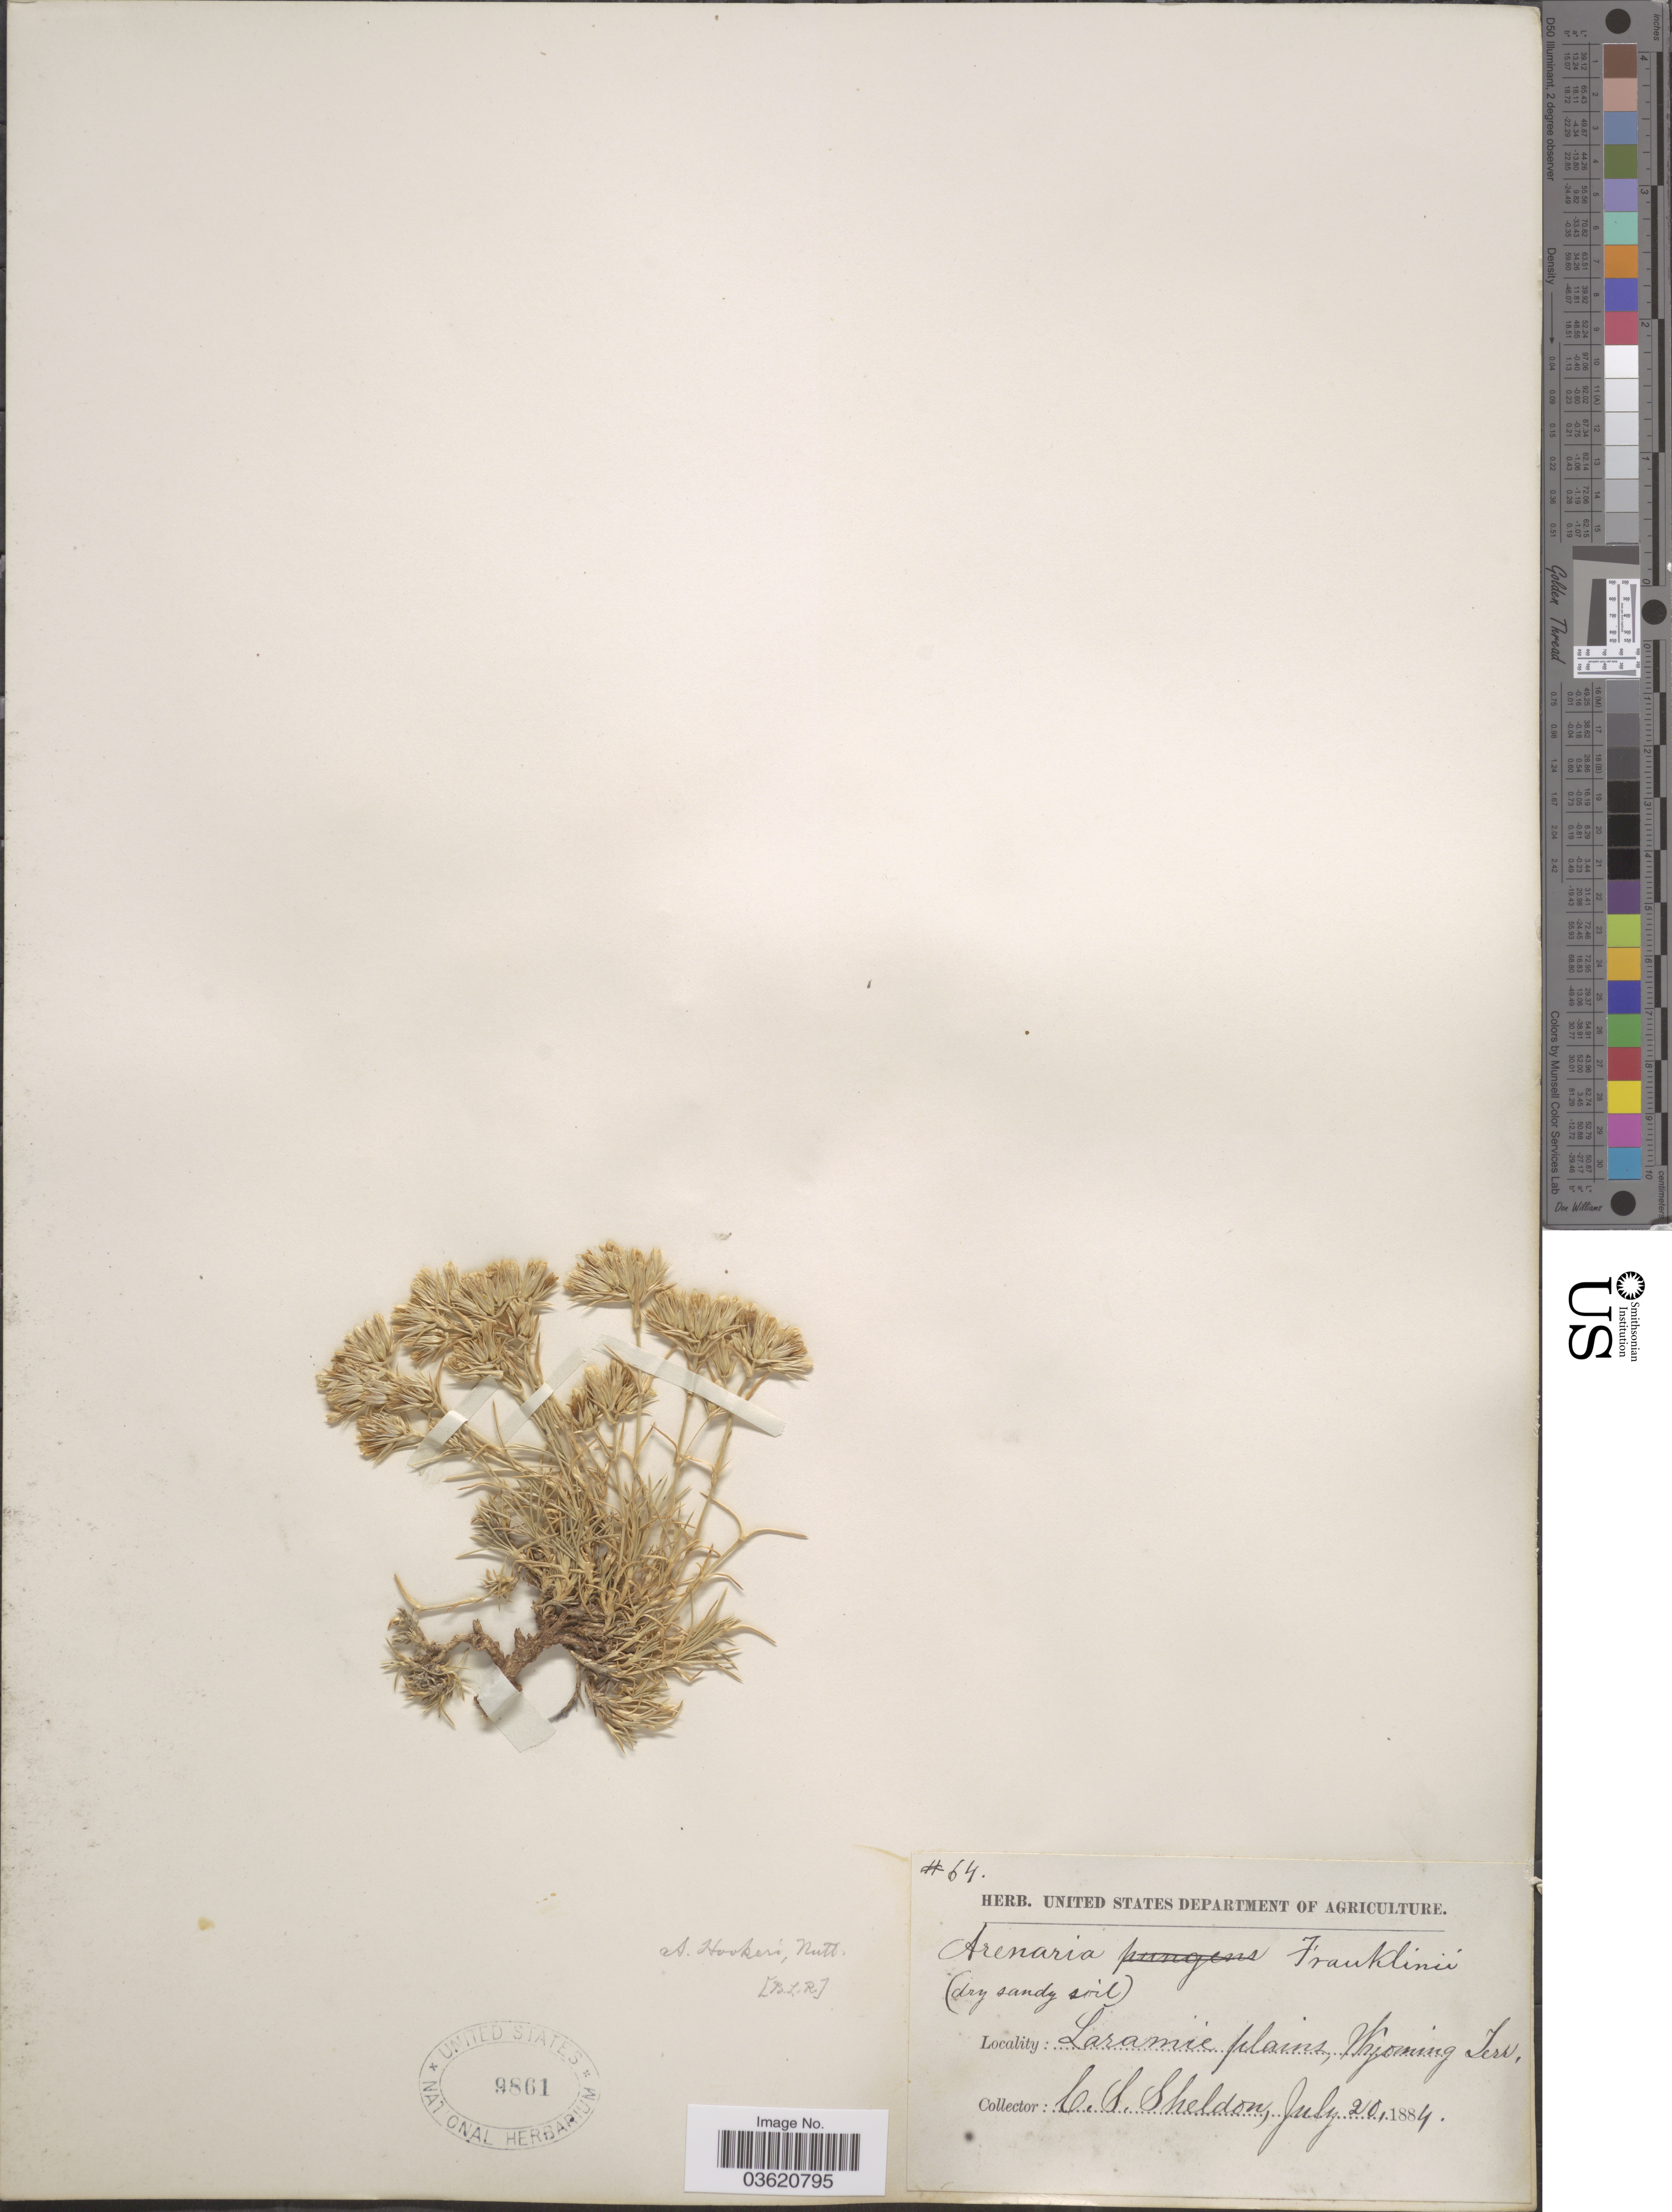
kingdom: Plantae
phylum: Tracheophyta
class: Magnoliopsida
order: Caryophyllales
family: Caryophyllaceae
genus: Eremogone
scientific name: Eremogone hookeri var. pinetorum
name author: (A. Nelson) Dorn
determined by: Strong, Mark T., (BOT), Smithsonian Institution - National Museum of Natural History (UNITED STATES)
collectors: C. S. Sheldon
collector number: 64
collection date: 1884-07-20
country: United States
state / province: Wyoming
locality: Laramie plains, Wyoming Terr.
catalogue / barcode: US 9861